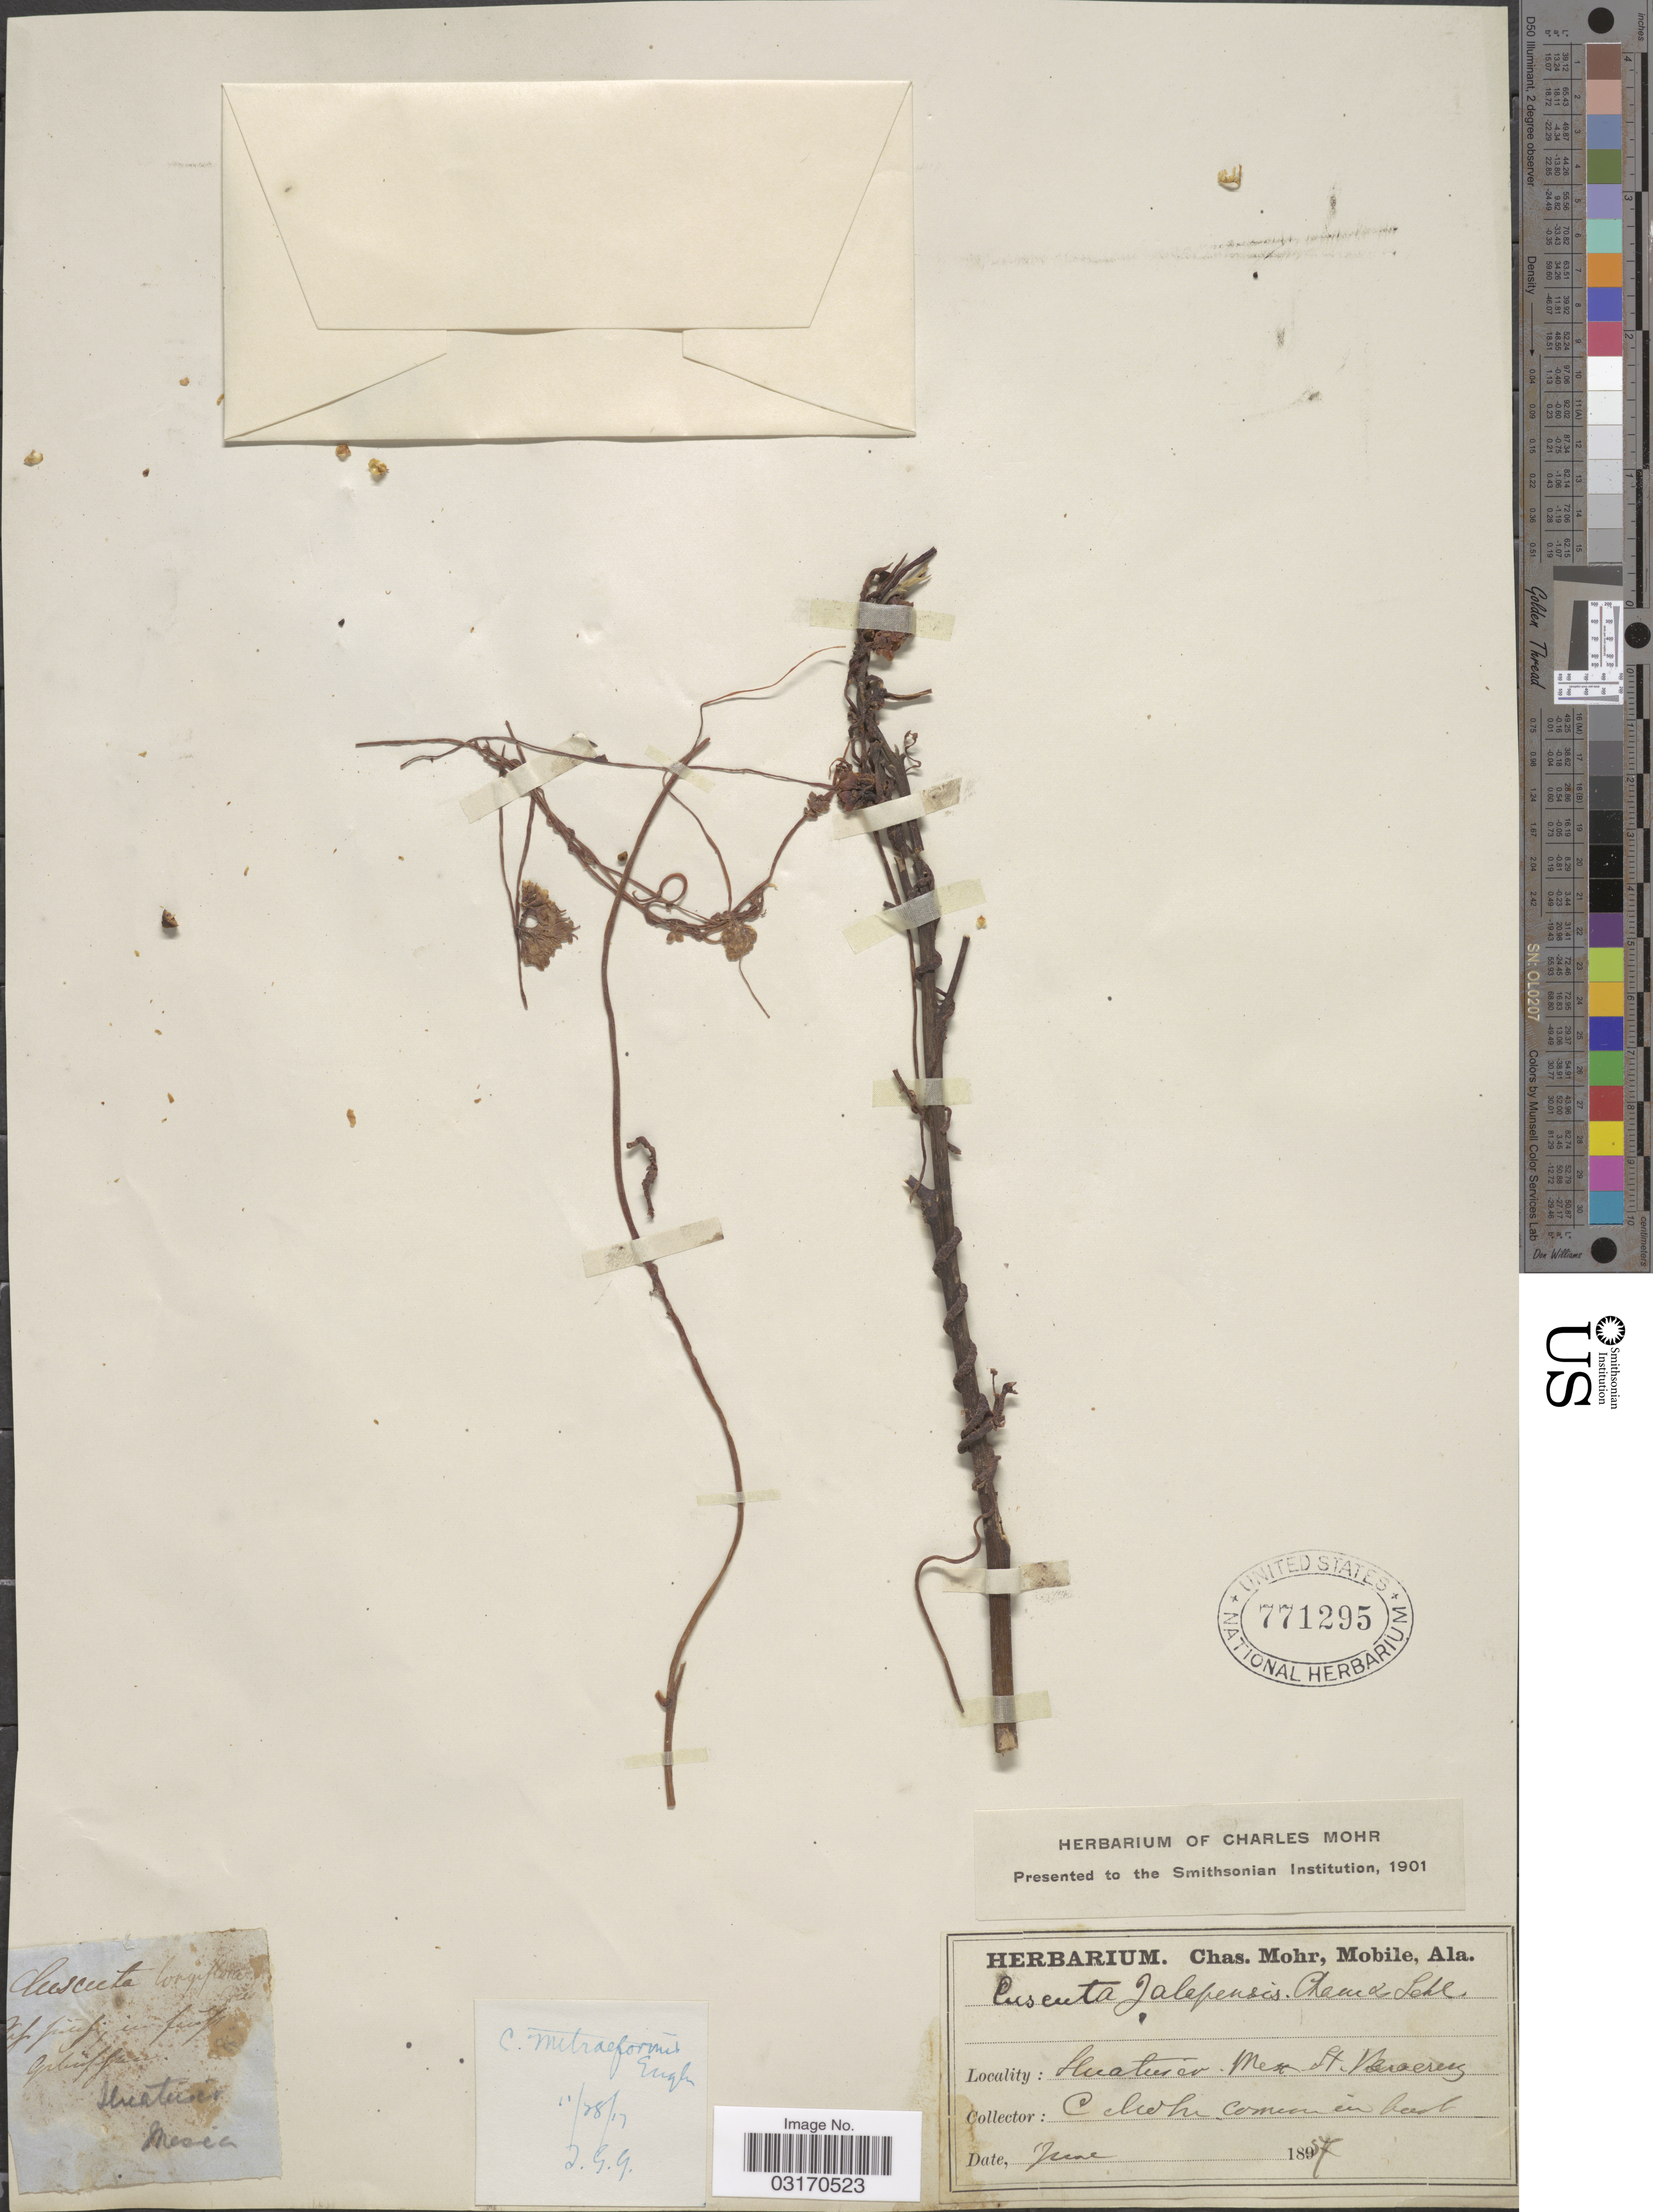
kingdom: Plantae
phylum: Tracheophyta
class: Magnoliopsida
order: Solanales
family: Convolvulaceae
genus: Cuscuta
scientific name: Cuscuta mitraeformis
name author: Engelm. ex Hemsl.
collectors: Mohr, C. T. (herbarium)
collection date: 1857-06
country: Mexico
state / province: Veracruz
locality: Huatulco, St. Veracruz.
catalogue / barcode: US 771295